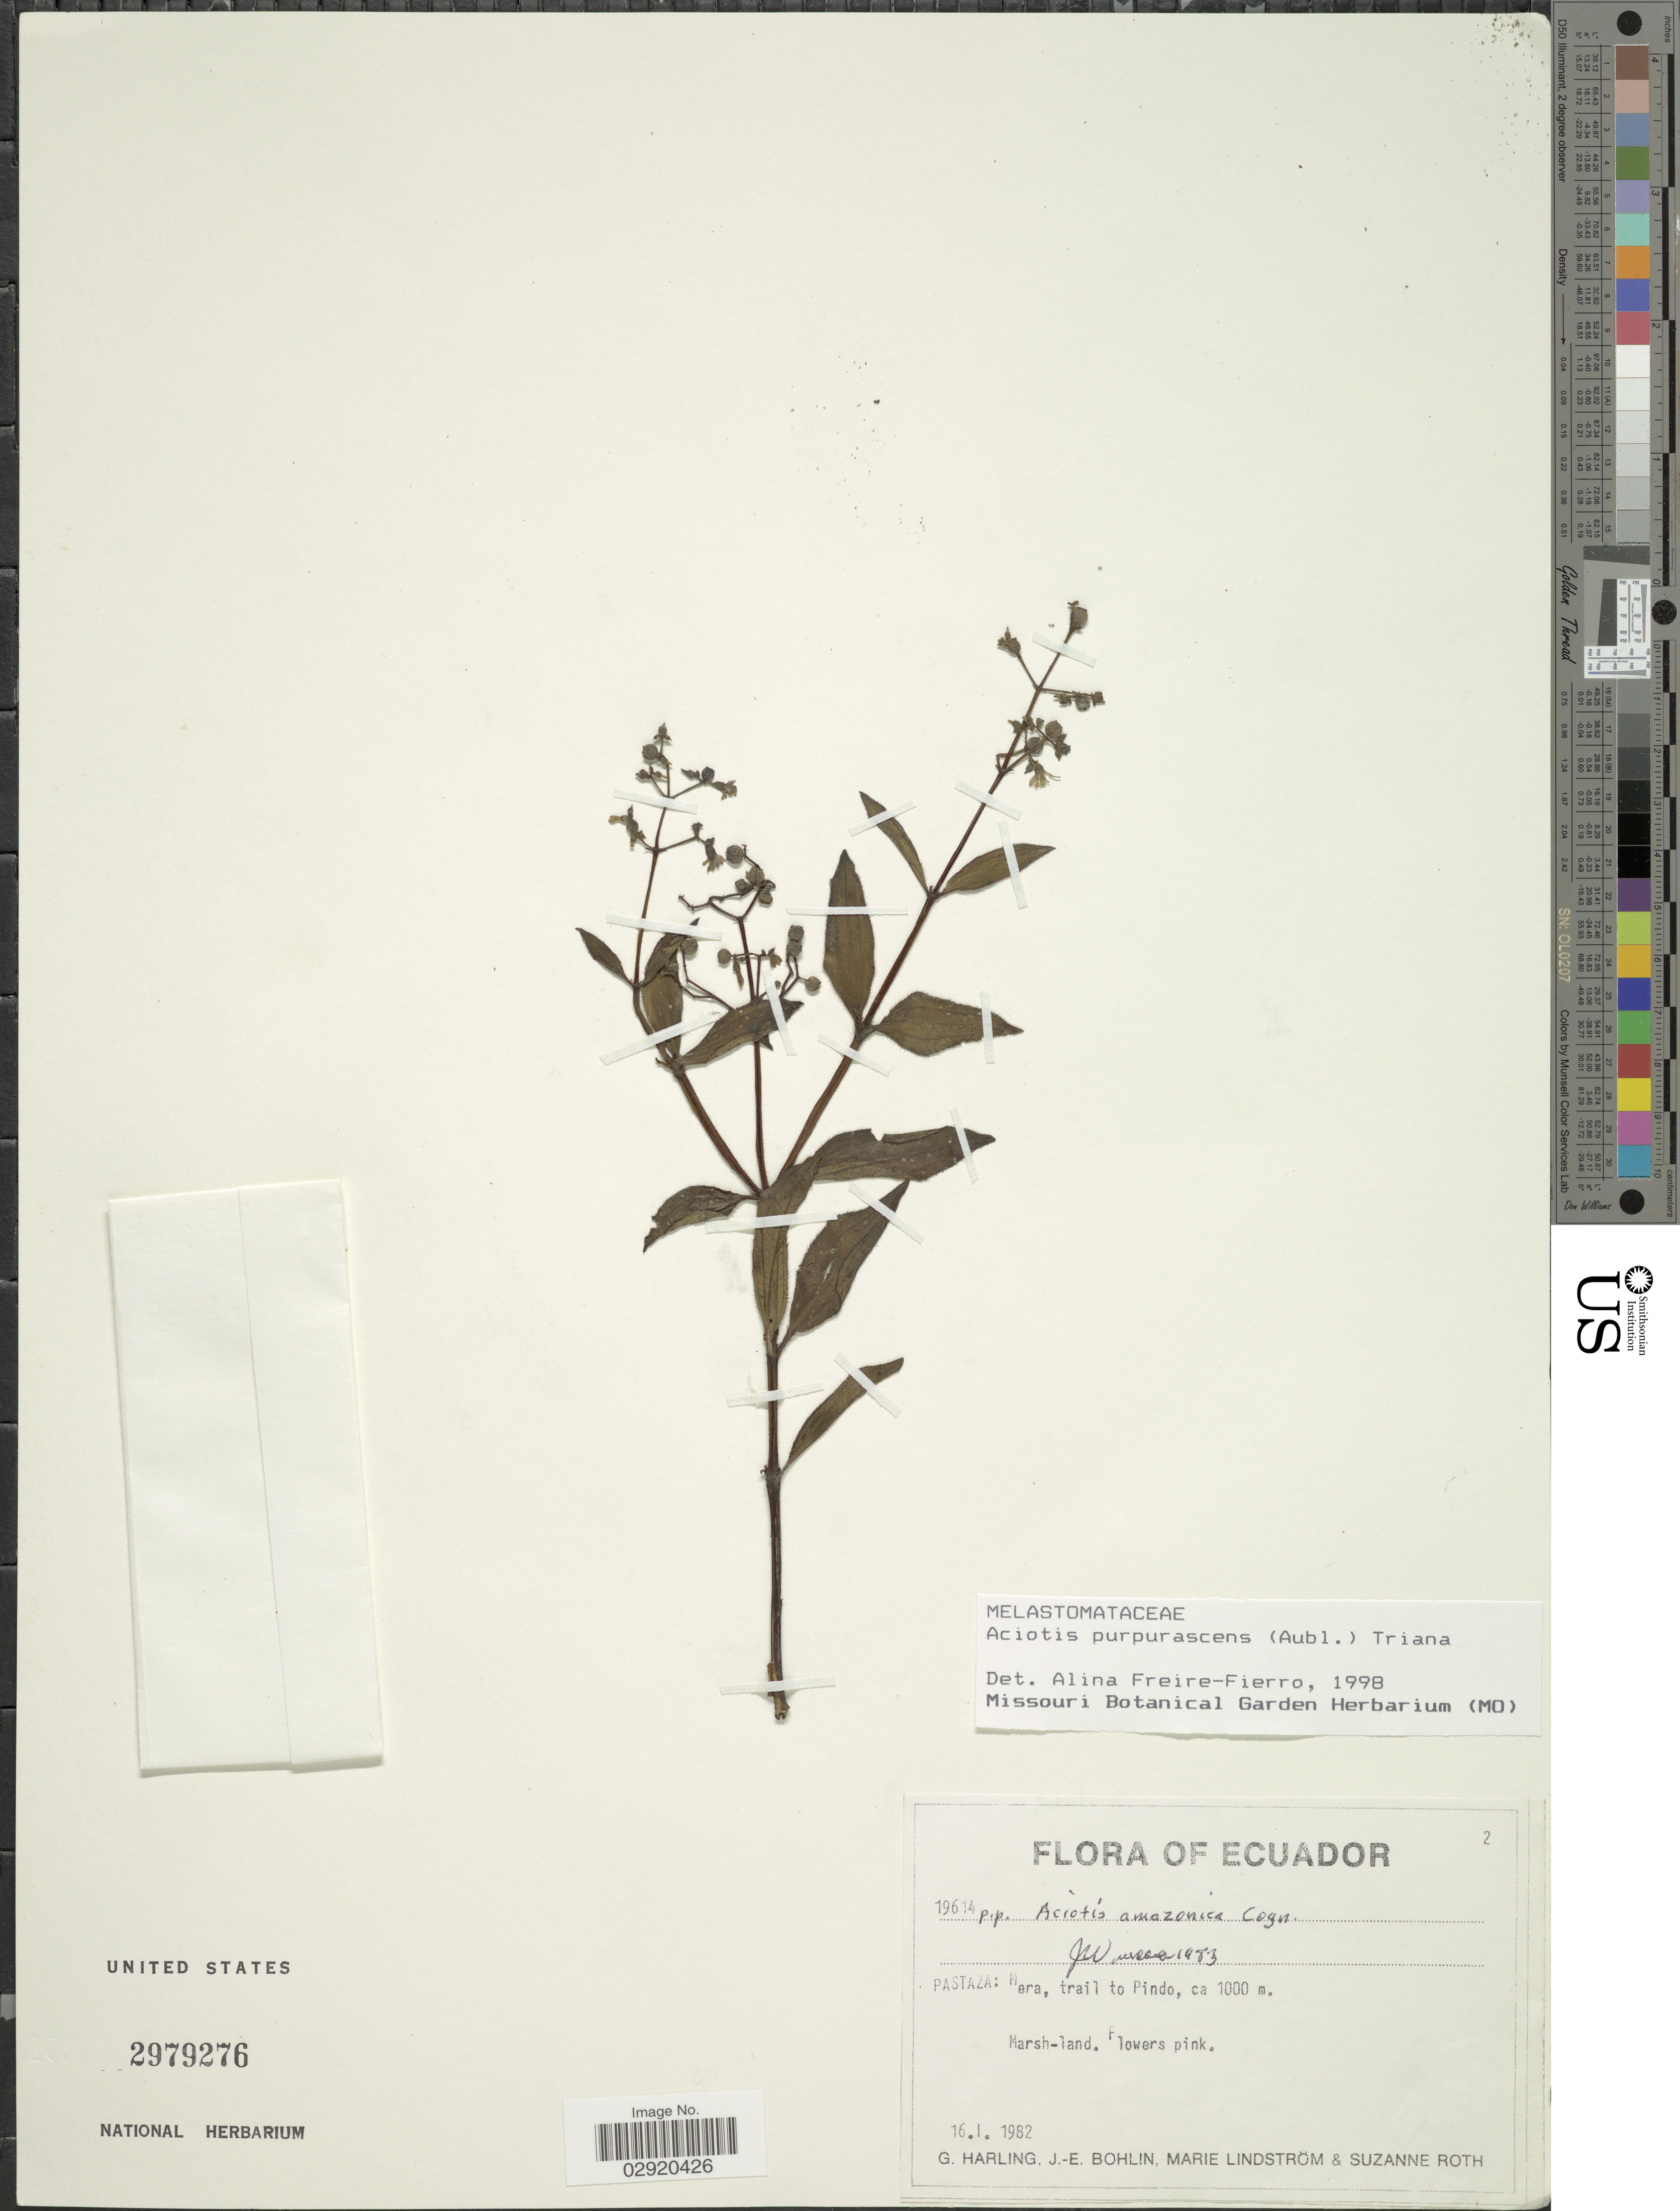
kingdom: Plantae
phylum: Tracheophyta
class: Magnoliopsida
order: Myrtales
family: Melastomataceae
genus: Aciotis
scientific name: Aciotis purpurascens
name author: (Aubl.) Triana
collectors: G. Harling, J. Bohlin, M. Lindström & S. Roth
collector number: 19614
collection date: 1982-01-16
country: Ecuador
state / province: Pastaza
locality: Pastaza: Mera, trail to Pindo.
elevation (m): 1000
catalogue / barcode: US 2979276